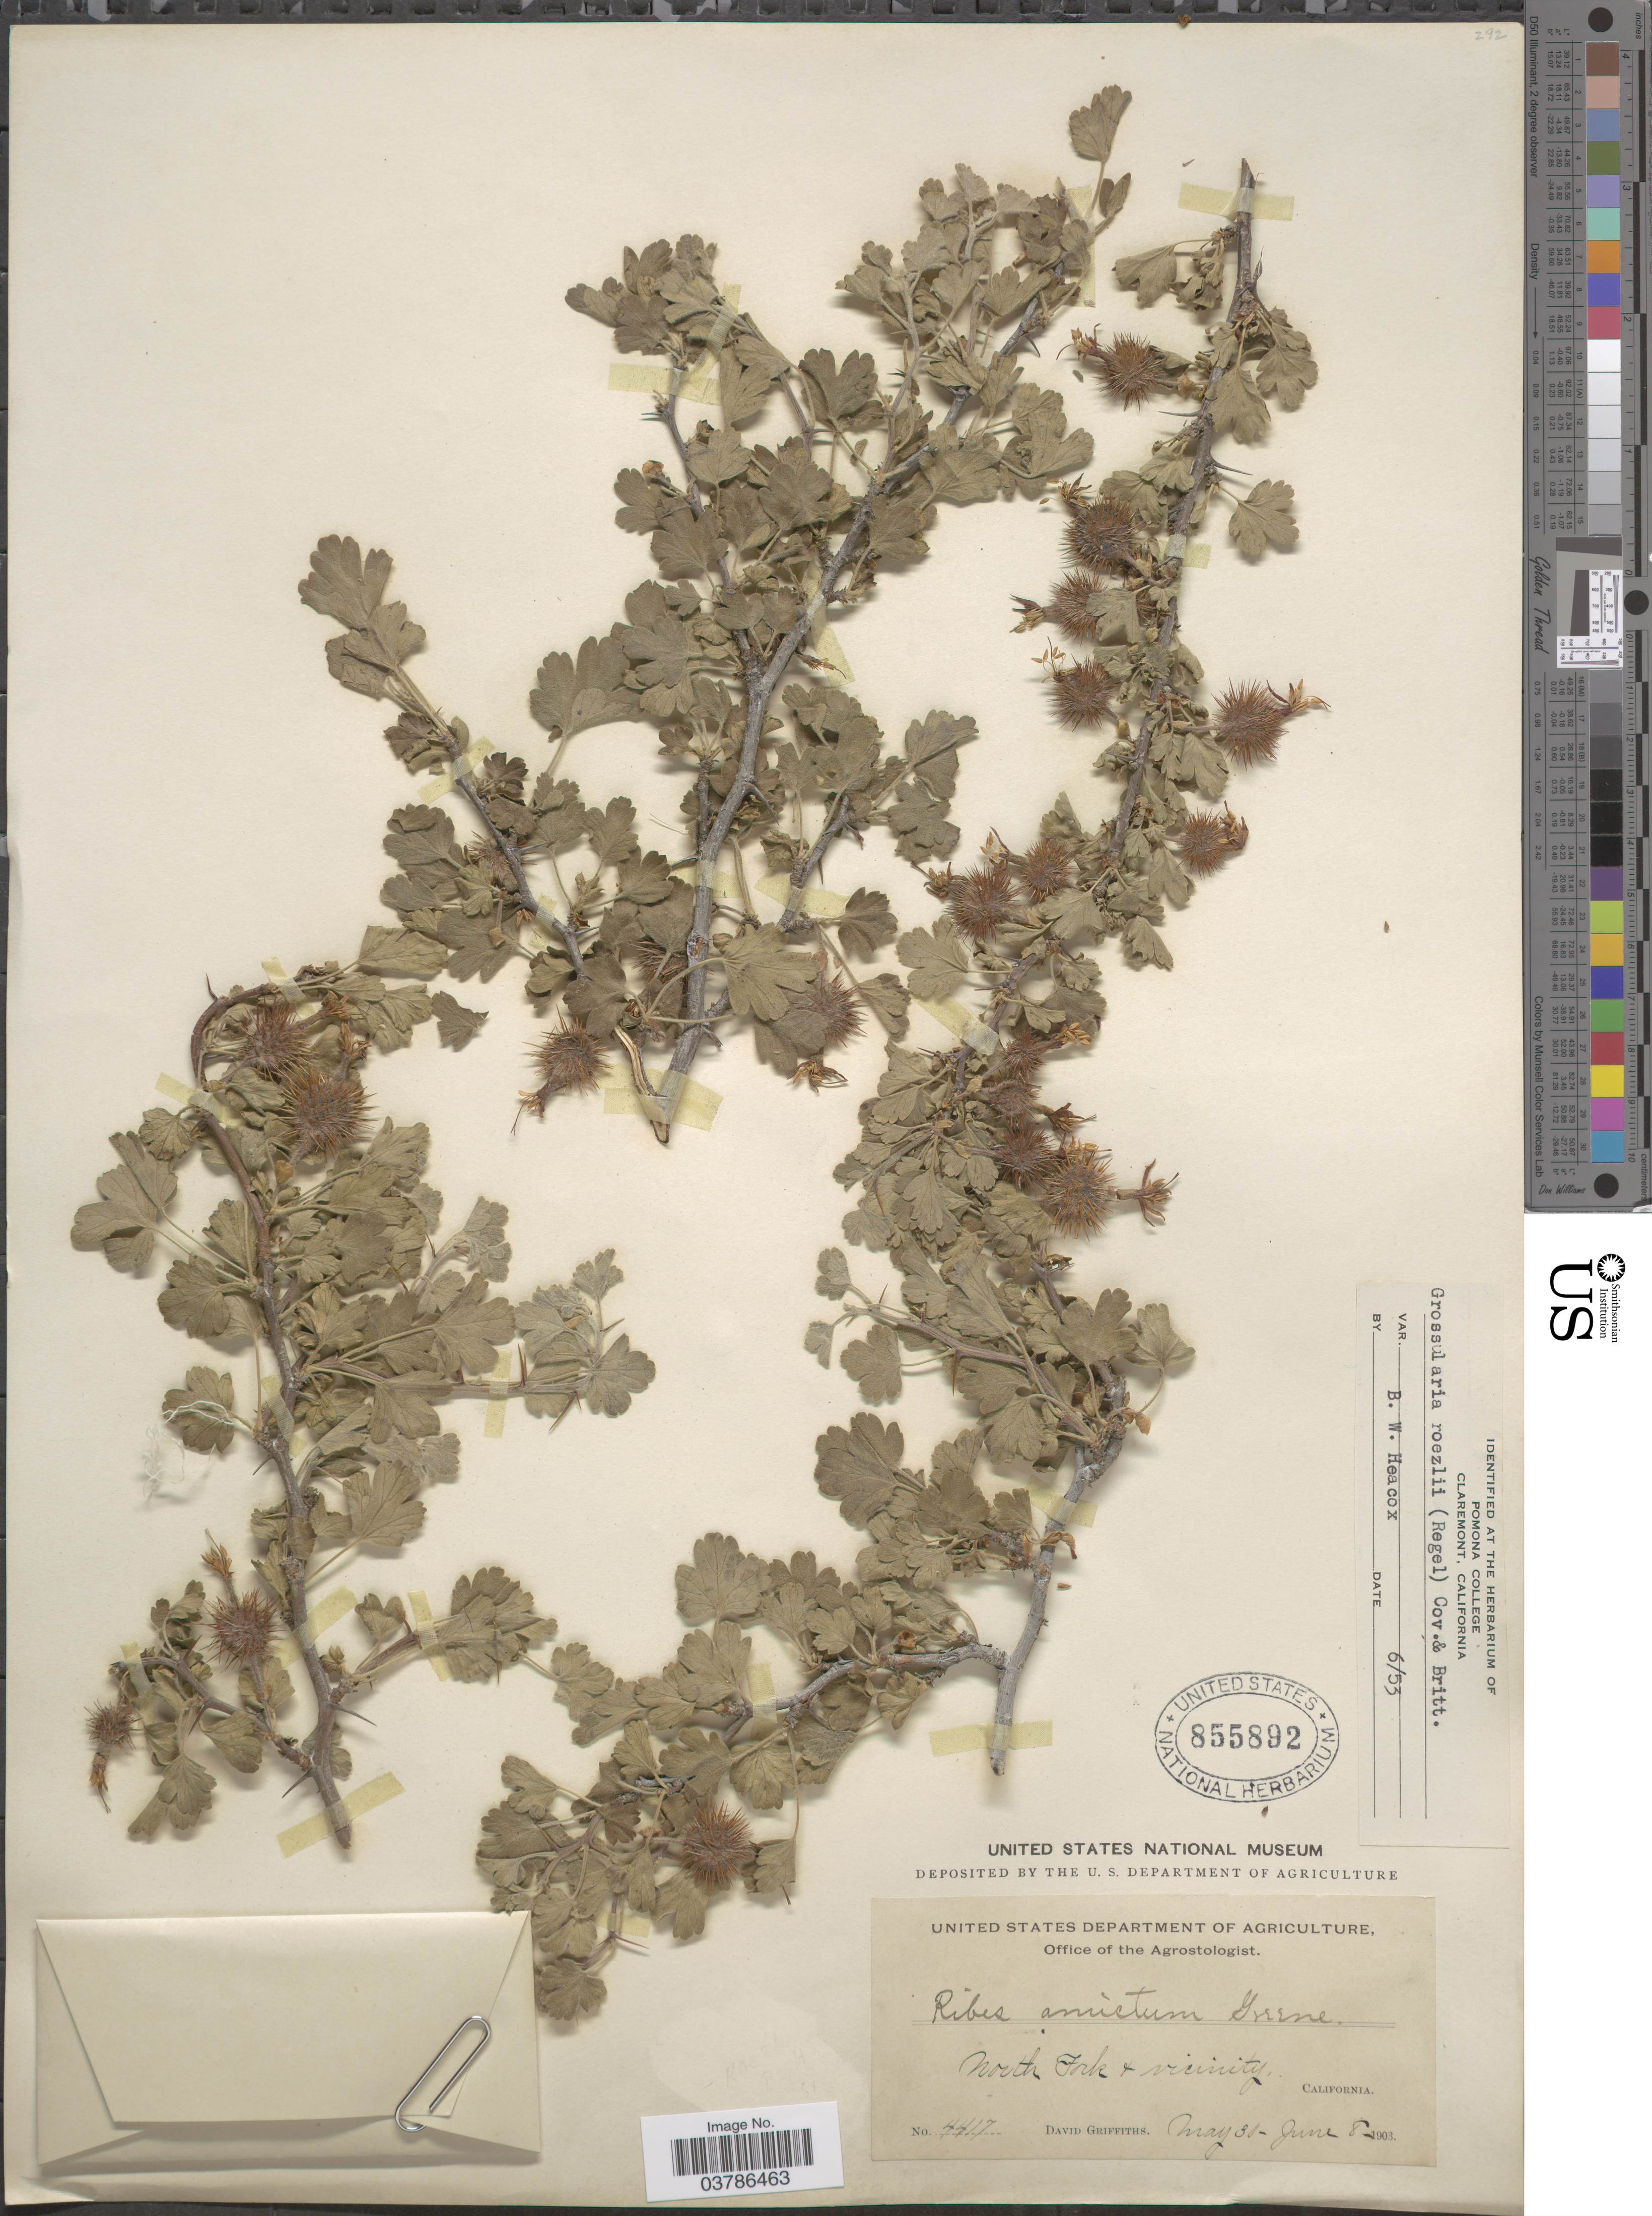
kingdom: Plantae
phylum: Tracheophyta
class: Magnoliopsida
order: Saxifragales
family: Grossulariaceae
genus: Ribes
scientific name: Ribes roezlii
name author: Regel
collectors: D. Griffiths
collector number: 4417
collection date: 1903-05-30/1903-06-08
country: United States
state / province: California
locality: North Fork + vicinity.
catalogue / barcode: US 855892